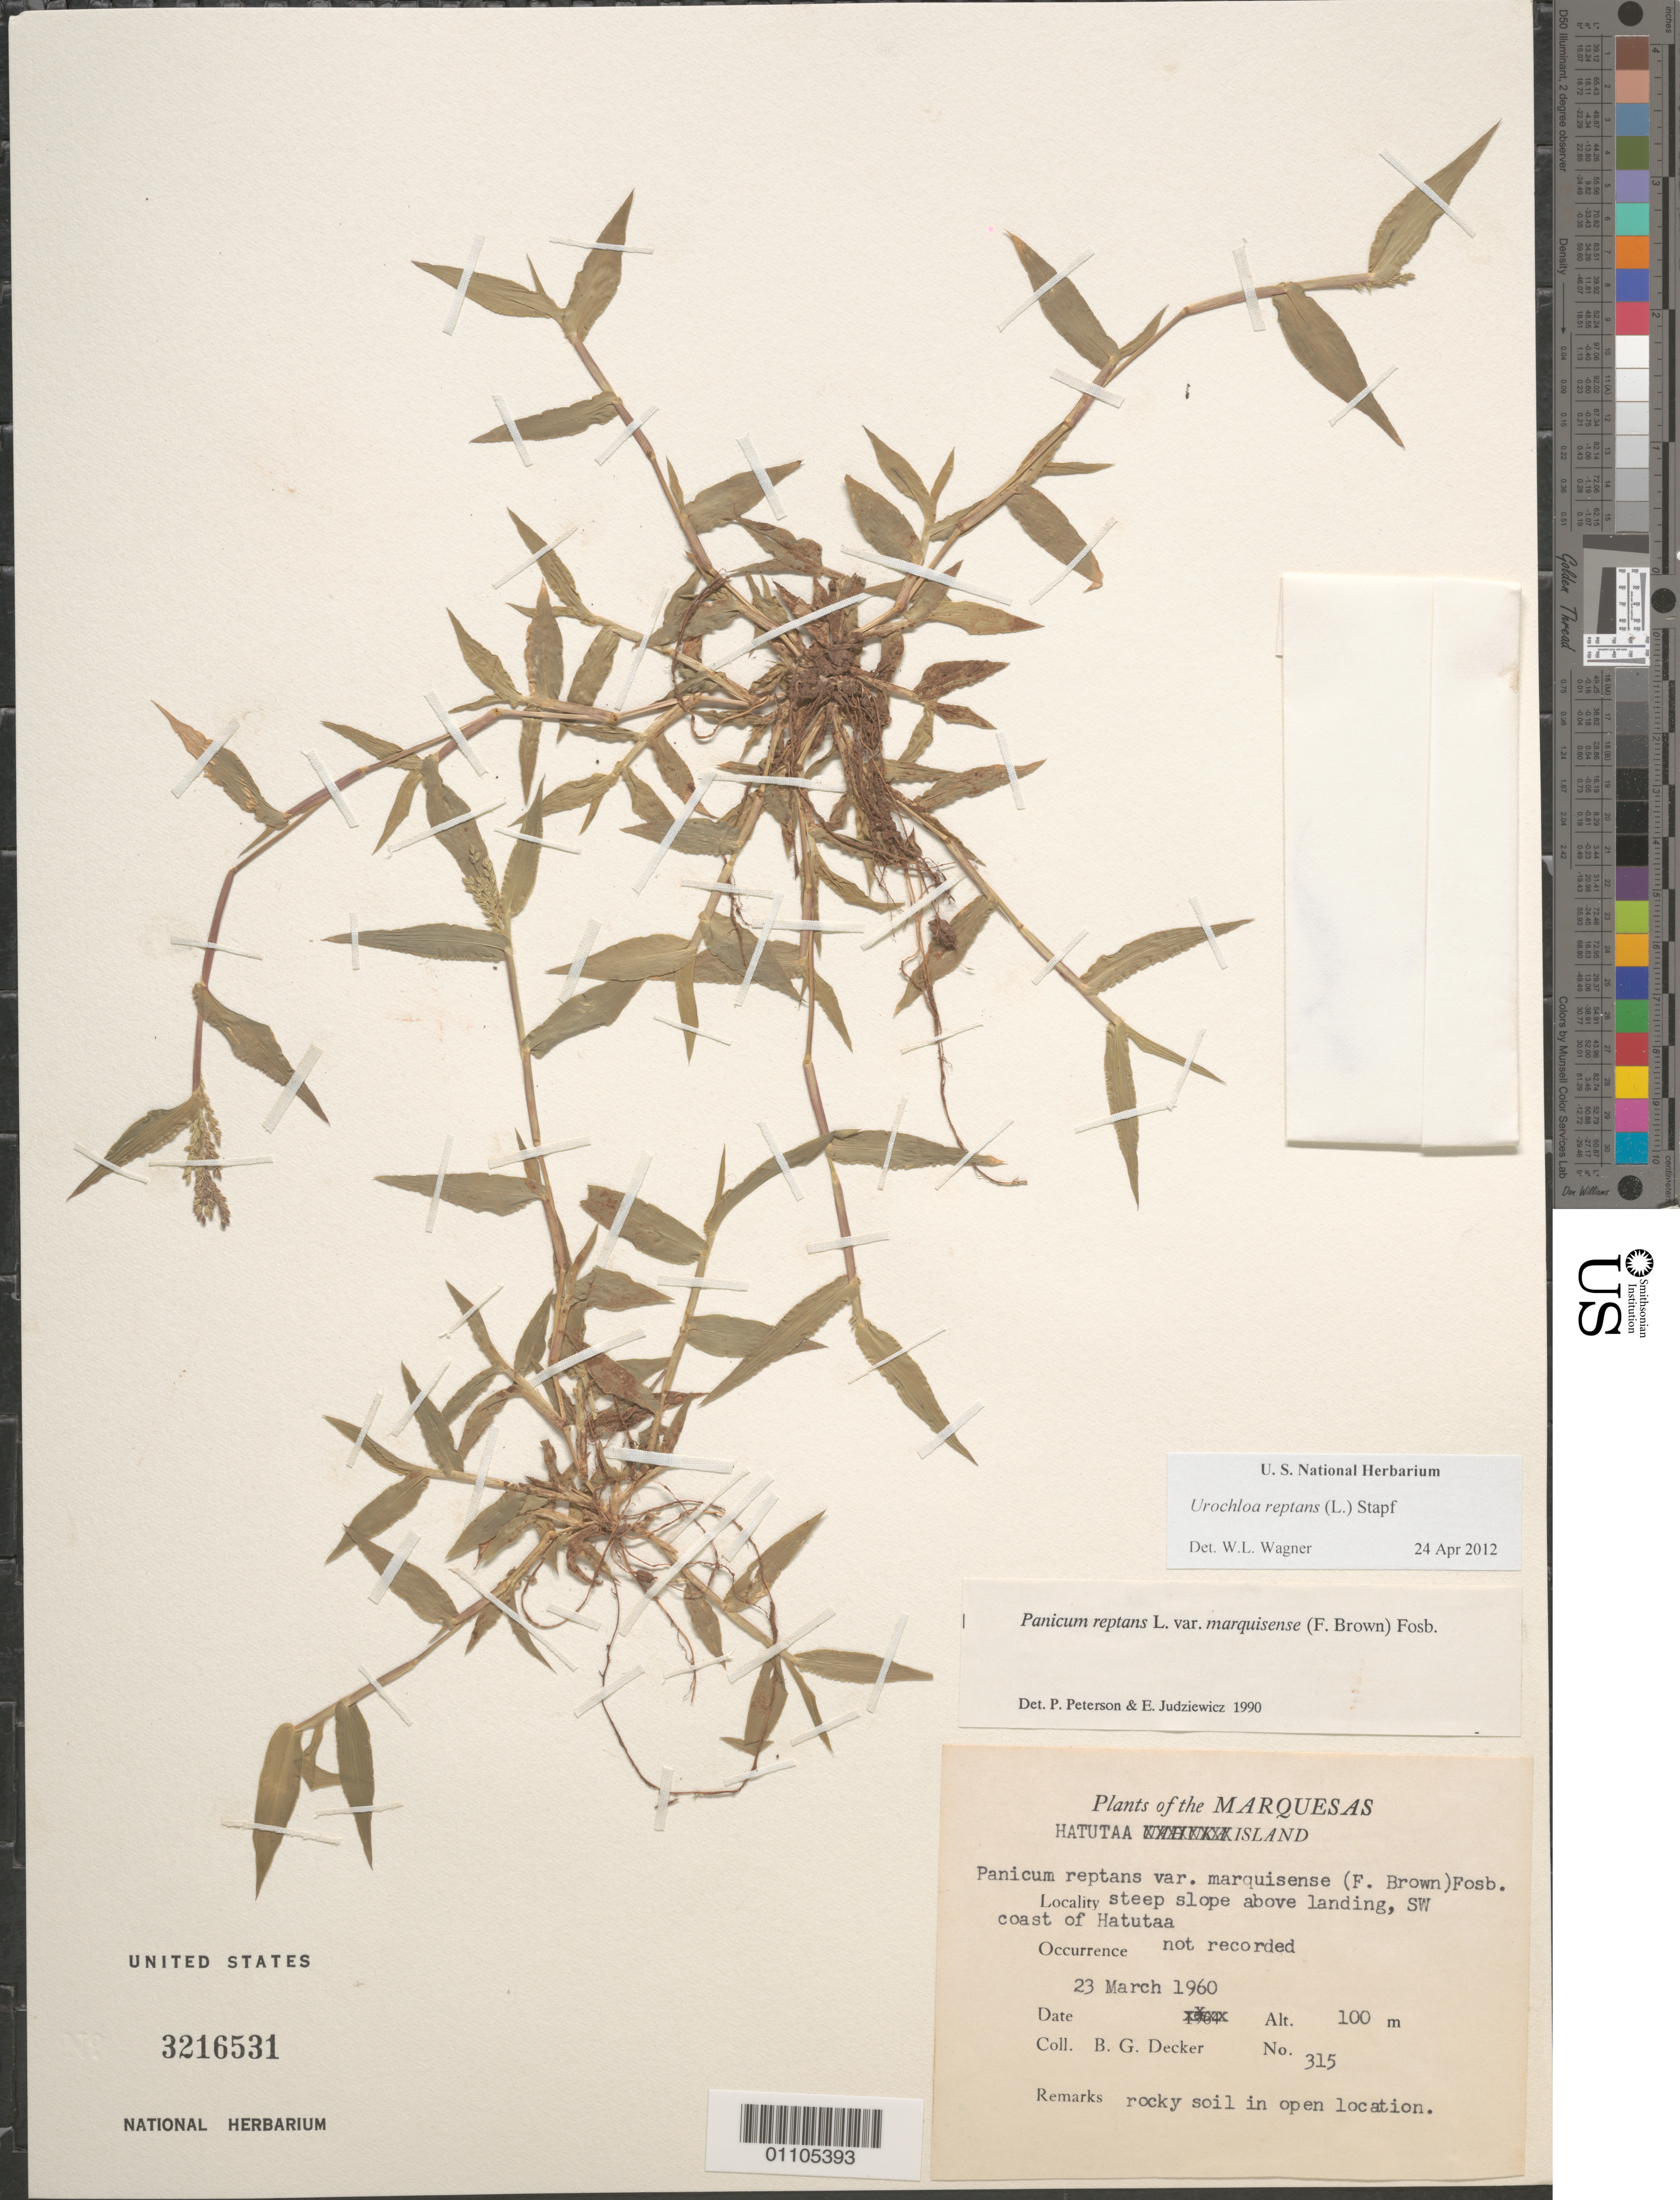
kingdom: Plantae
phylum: Tracheophyta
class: Liliopsida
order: Poales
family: Poaceae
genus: Urochloa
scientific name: Urochloa reptans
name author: (L.) Stapf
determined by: Peterson, P. M.; Judziewicz, E. J.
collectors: B. G. Decker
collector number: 315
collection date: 1960-03-23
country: French Polynesia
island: Hatutaa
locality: SW coast of island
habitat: steep slope above landing, on open, muddy, rocky soil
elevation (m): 100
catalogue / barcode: US 3216531